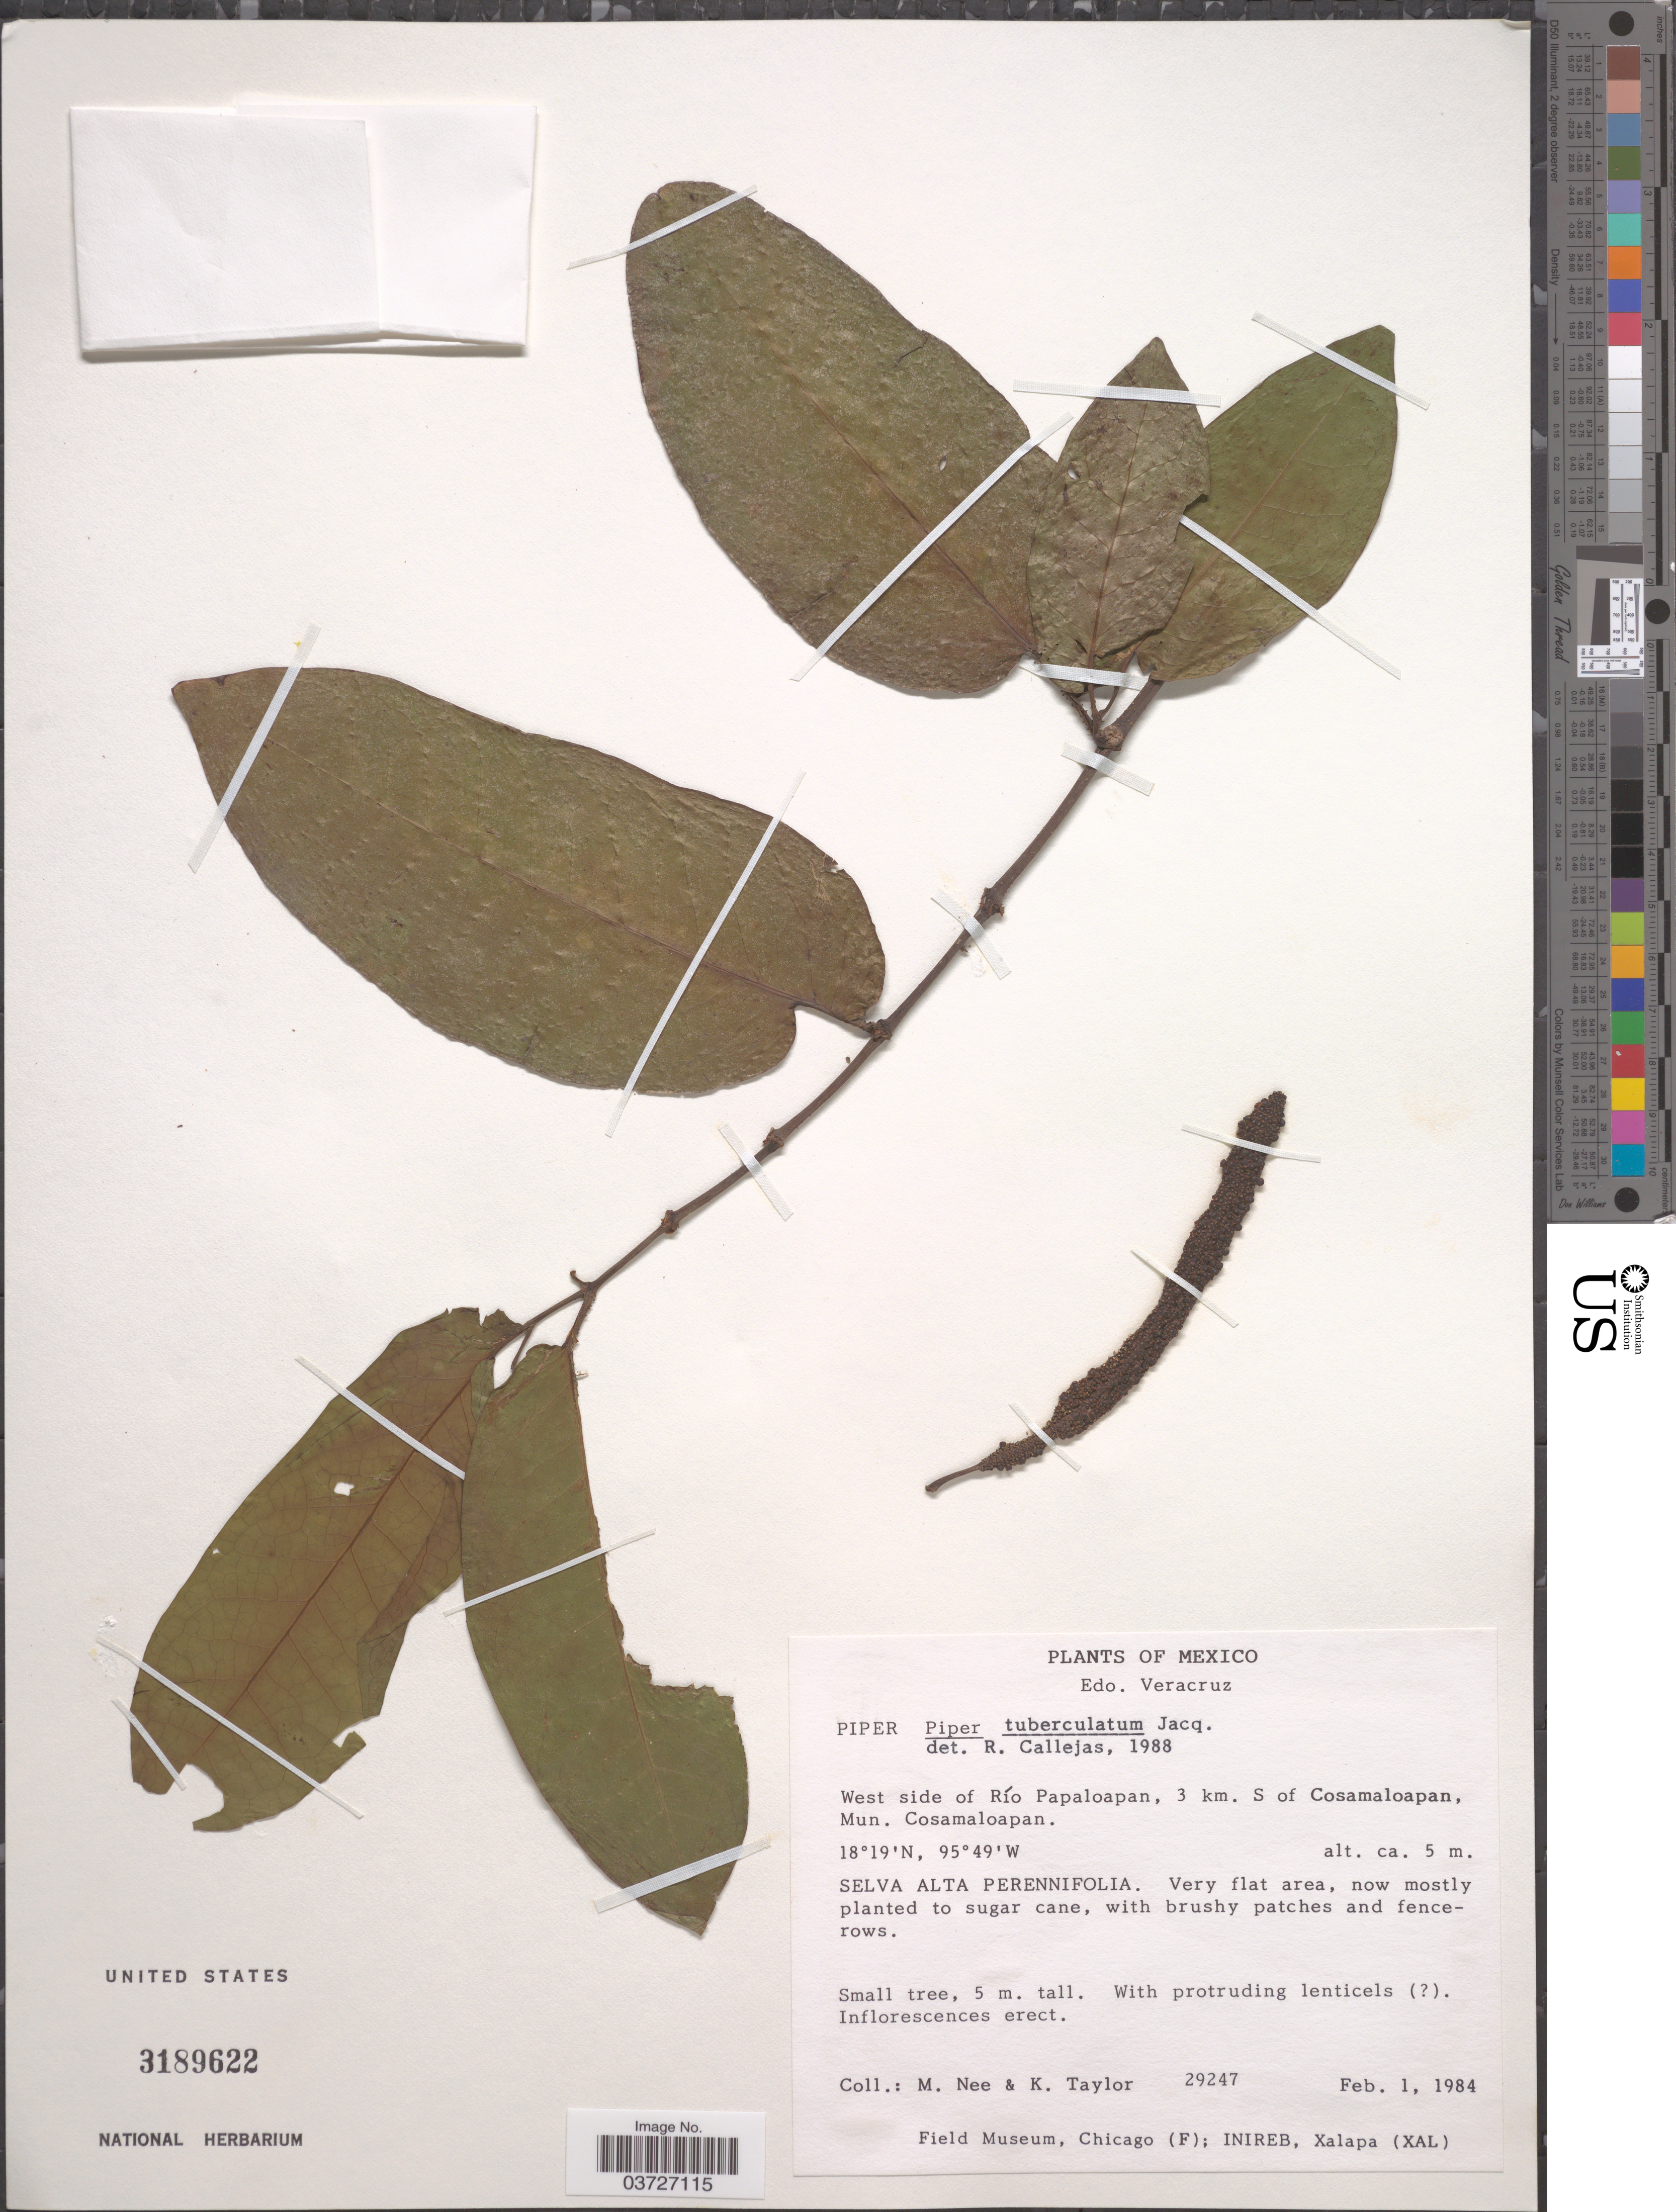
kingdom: Plantae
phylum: Tracheophyta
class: Magnoliopsida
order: Piperales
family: Piperaceae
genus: Piper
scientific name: Piper tuberculatum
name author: Jacq.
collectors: M. Nee & K. Taylor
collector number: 29247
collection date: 1984-02-01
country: Mexico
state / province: Veracruz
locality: Veracruz. West side of Río Papaloapan, 3 km. S of Cosamaloapan, Mun. Cosamaloapan.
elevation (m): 5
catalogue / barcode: US 3189622